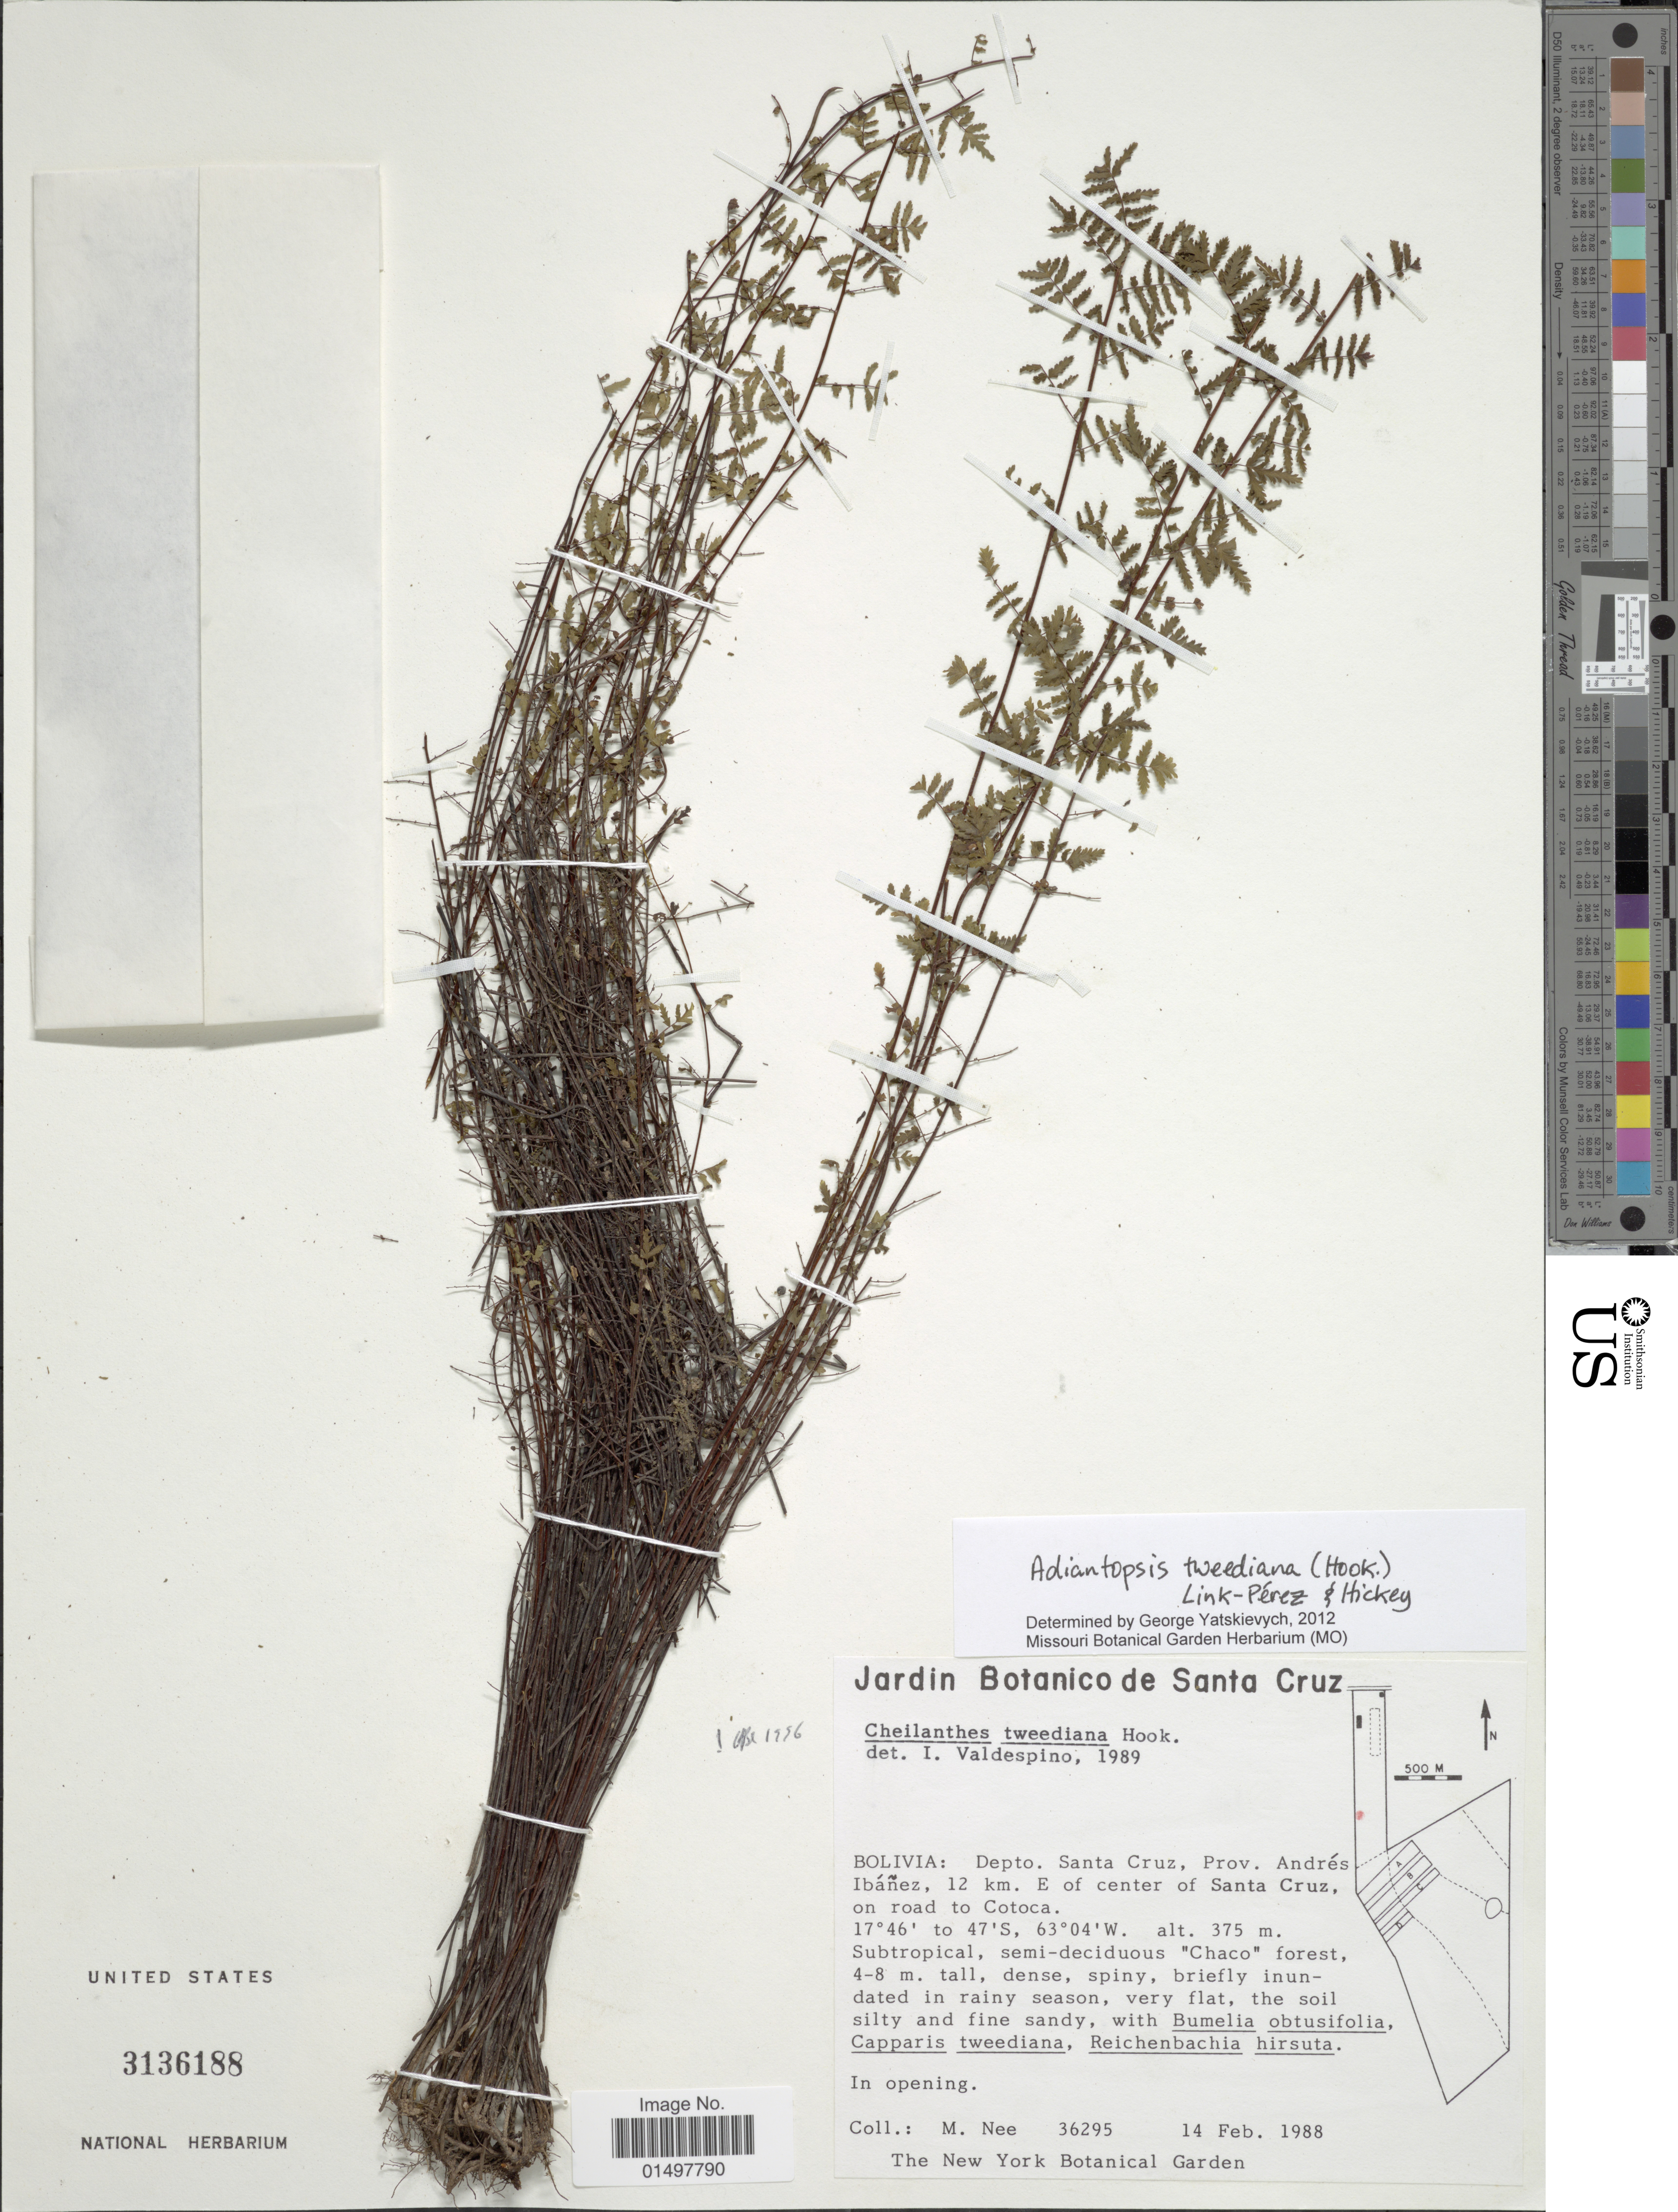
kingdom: Plantae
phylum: Tracheophyta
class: Polypodiopsida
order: Polypodiales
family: Pteridaceae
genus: Adiantopsis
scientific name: Adiantopsis tweedieana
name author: (Hook.) Link-Perez & Hickey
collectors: M. Nee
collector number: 36295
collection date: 1988-02-14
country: Bolivia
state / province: Santa Cruz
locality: Depto. Santa Cruz, Prov. Andres Ibanez, 12 km. E of center of Santa Cruz, on road to Cotoca.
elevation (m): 375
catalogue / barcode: US 3136188